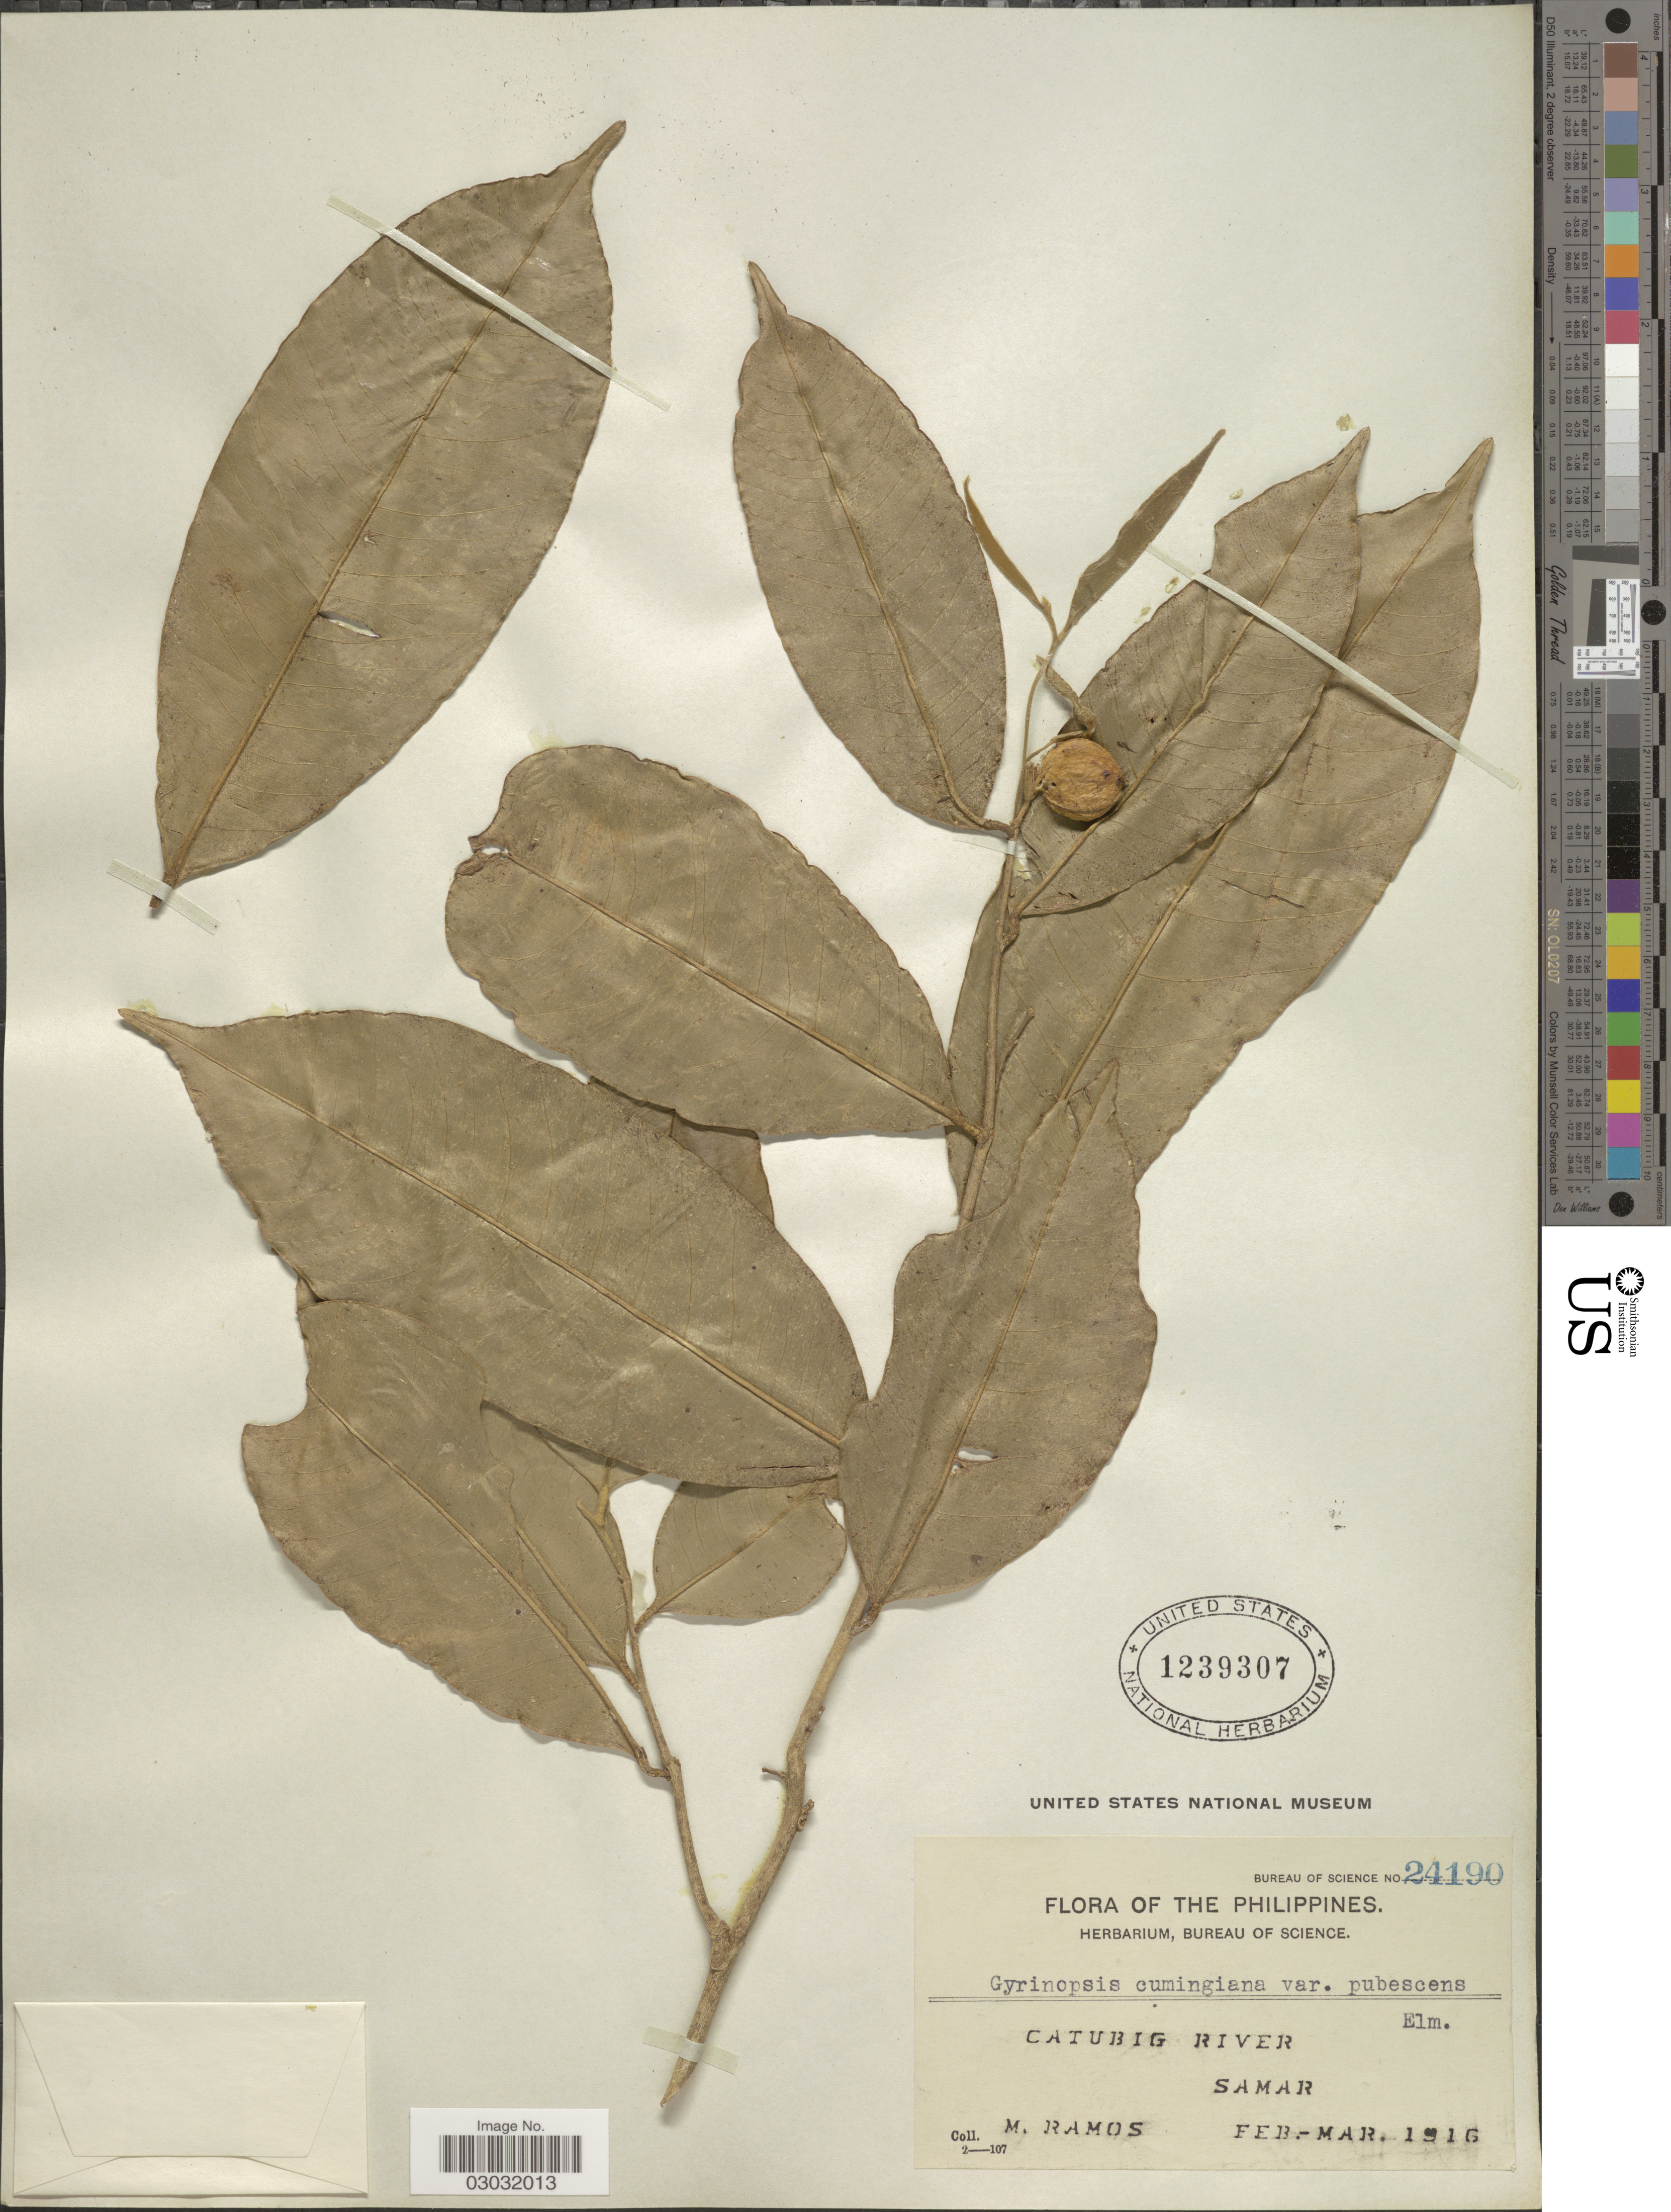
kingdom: Plantae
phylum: Tracheophyta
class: Magnoliopsida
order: Malvales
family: Thymelaeaceae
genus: Aquilaria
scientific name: Aquilaria cumingiana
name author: (Decne.) Ridl.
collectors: M. Ramos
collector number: Bureau of Science 24190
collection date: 1916-02/1916-03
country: Philippines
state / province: Eastern Visayas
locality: Catubig River, Samar.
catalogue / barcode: US 1239307